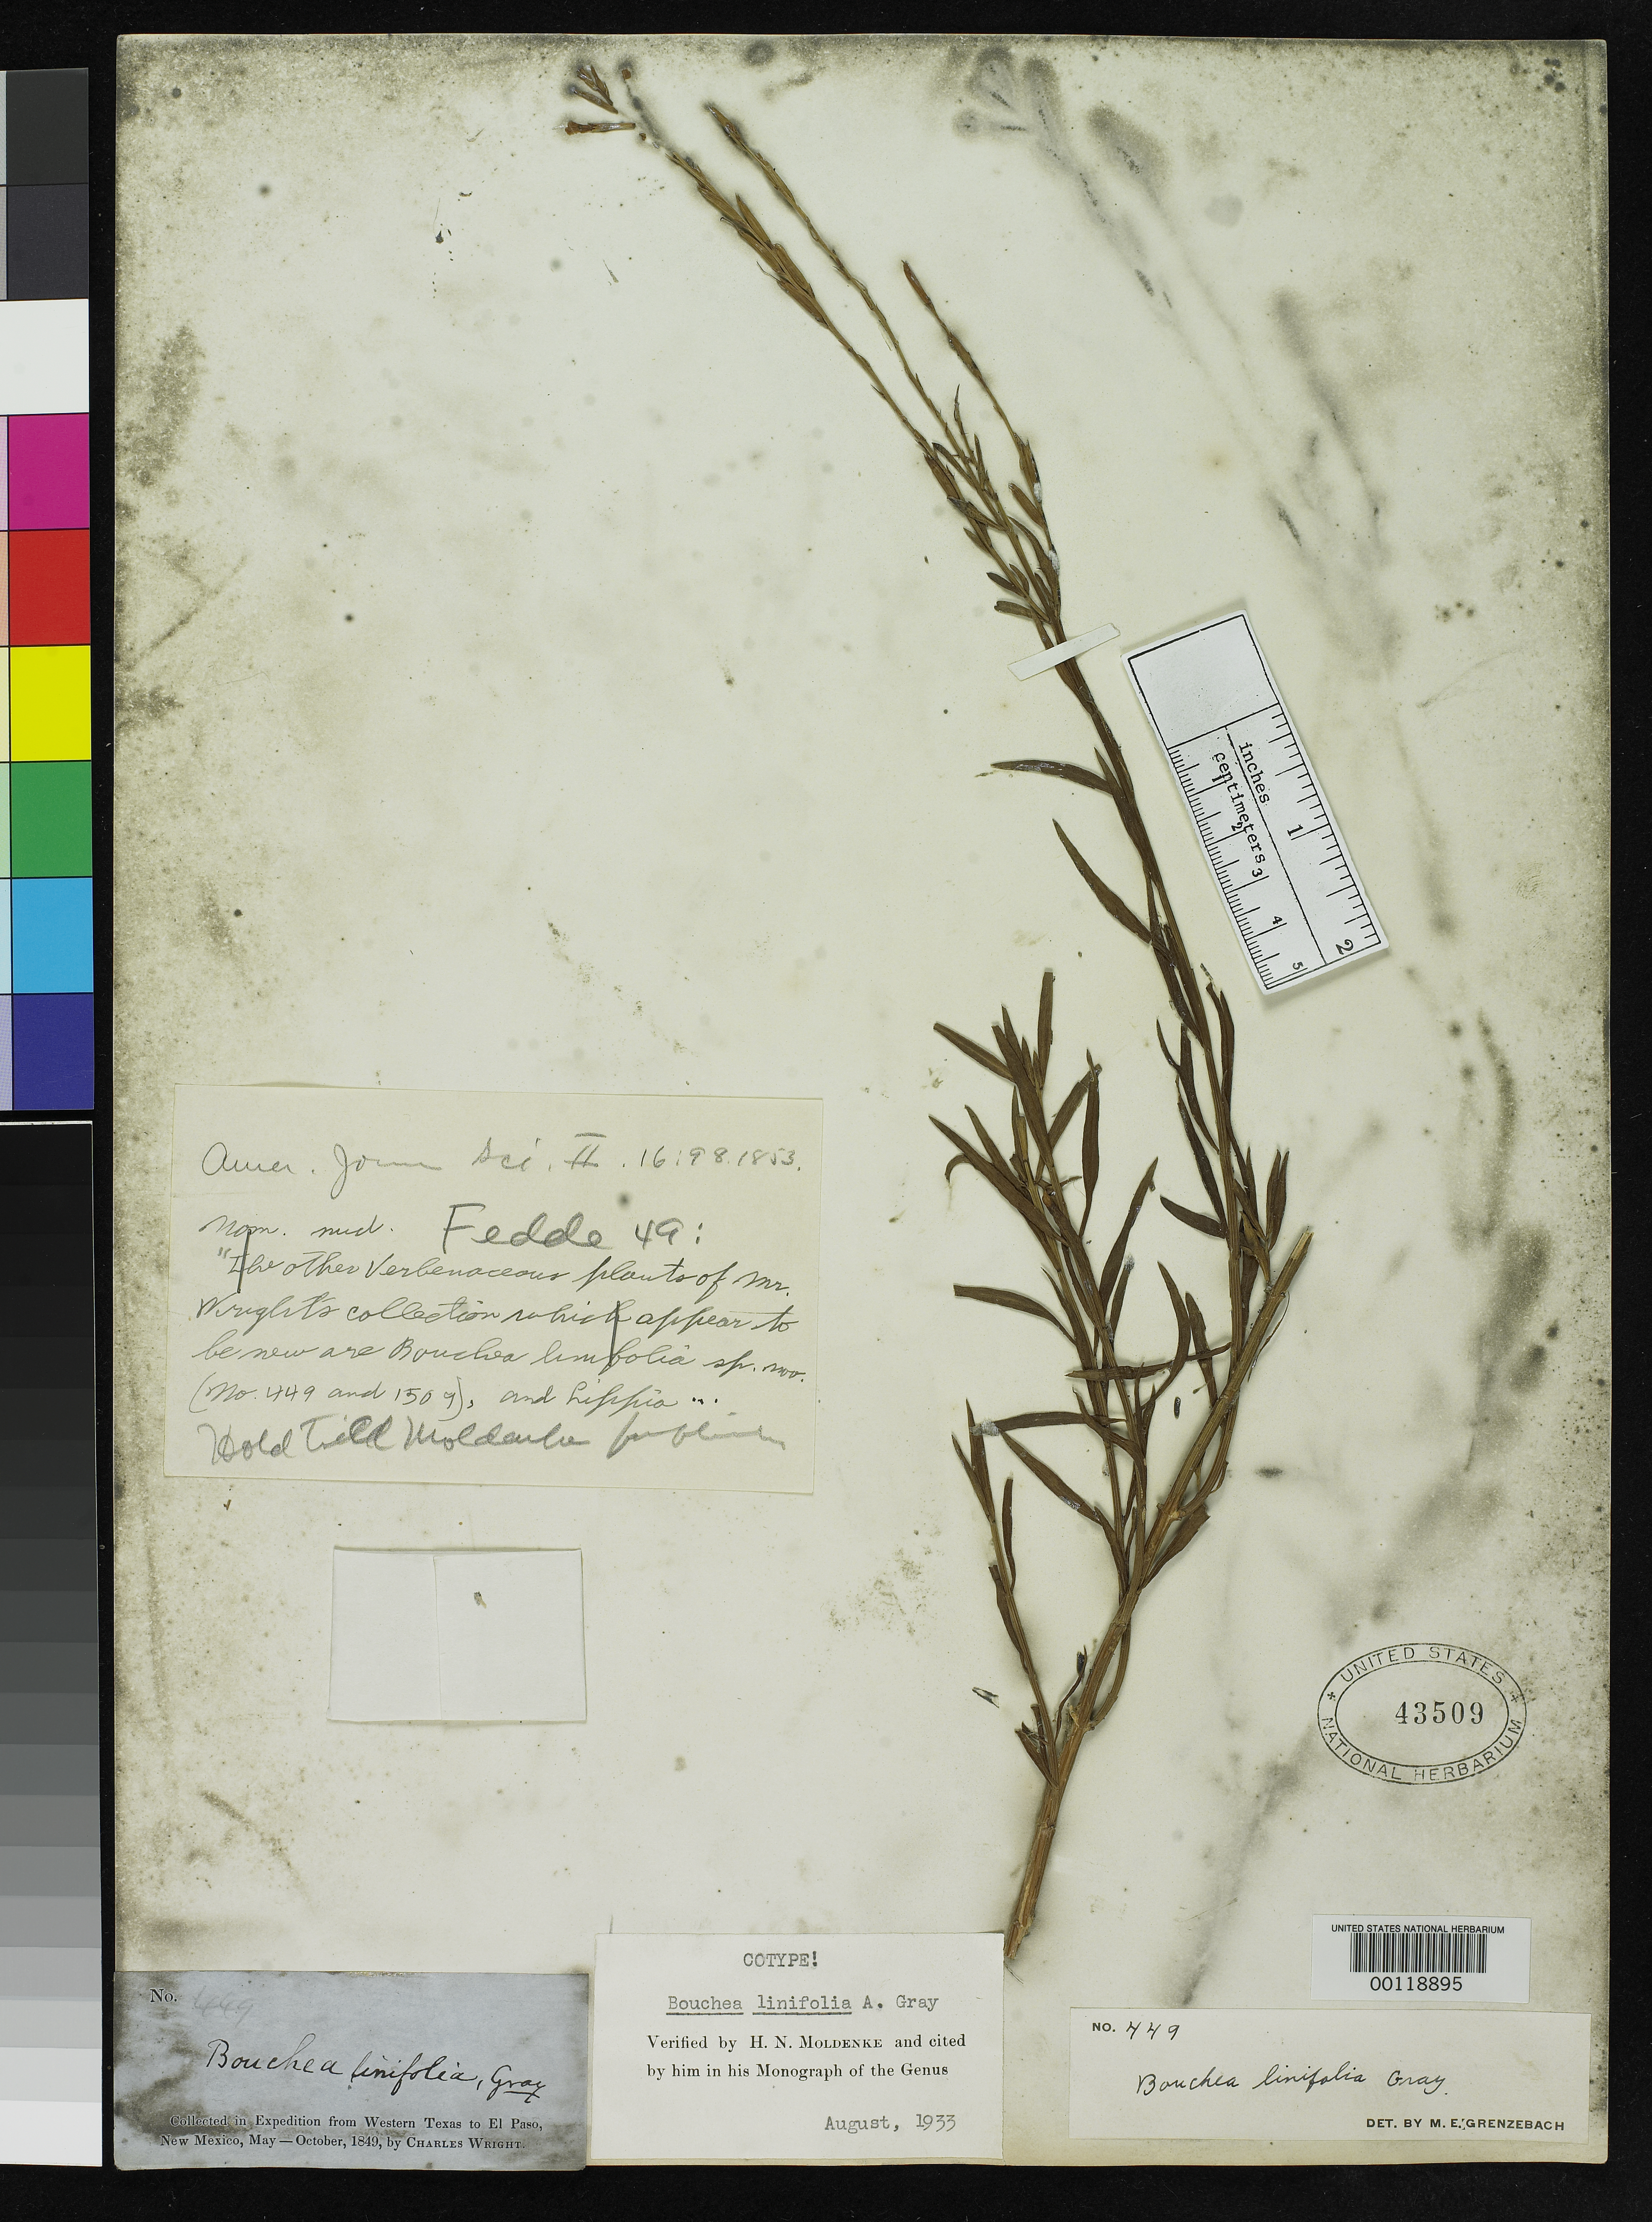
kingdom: Plantae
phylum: Tracheophyta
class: Magnoliopsida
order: Lamiales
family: Verbenaceae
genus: Bouchea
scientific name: Bouchea linifolia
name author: A. Gray ex Torr. in Emory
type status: Isosyntype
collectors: C. Wright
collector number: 449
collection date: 1849-05/1849-10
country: United States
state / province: Texas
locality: From western Texas to El Paso, New Mexico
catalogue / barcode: US 43509